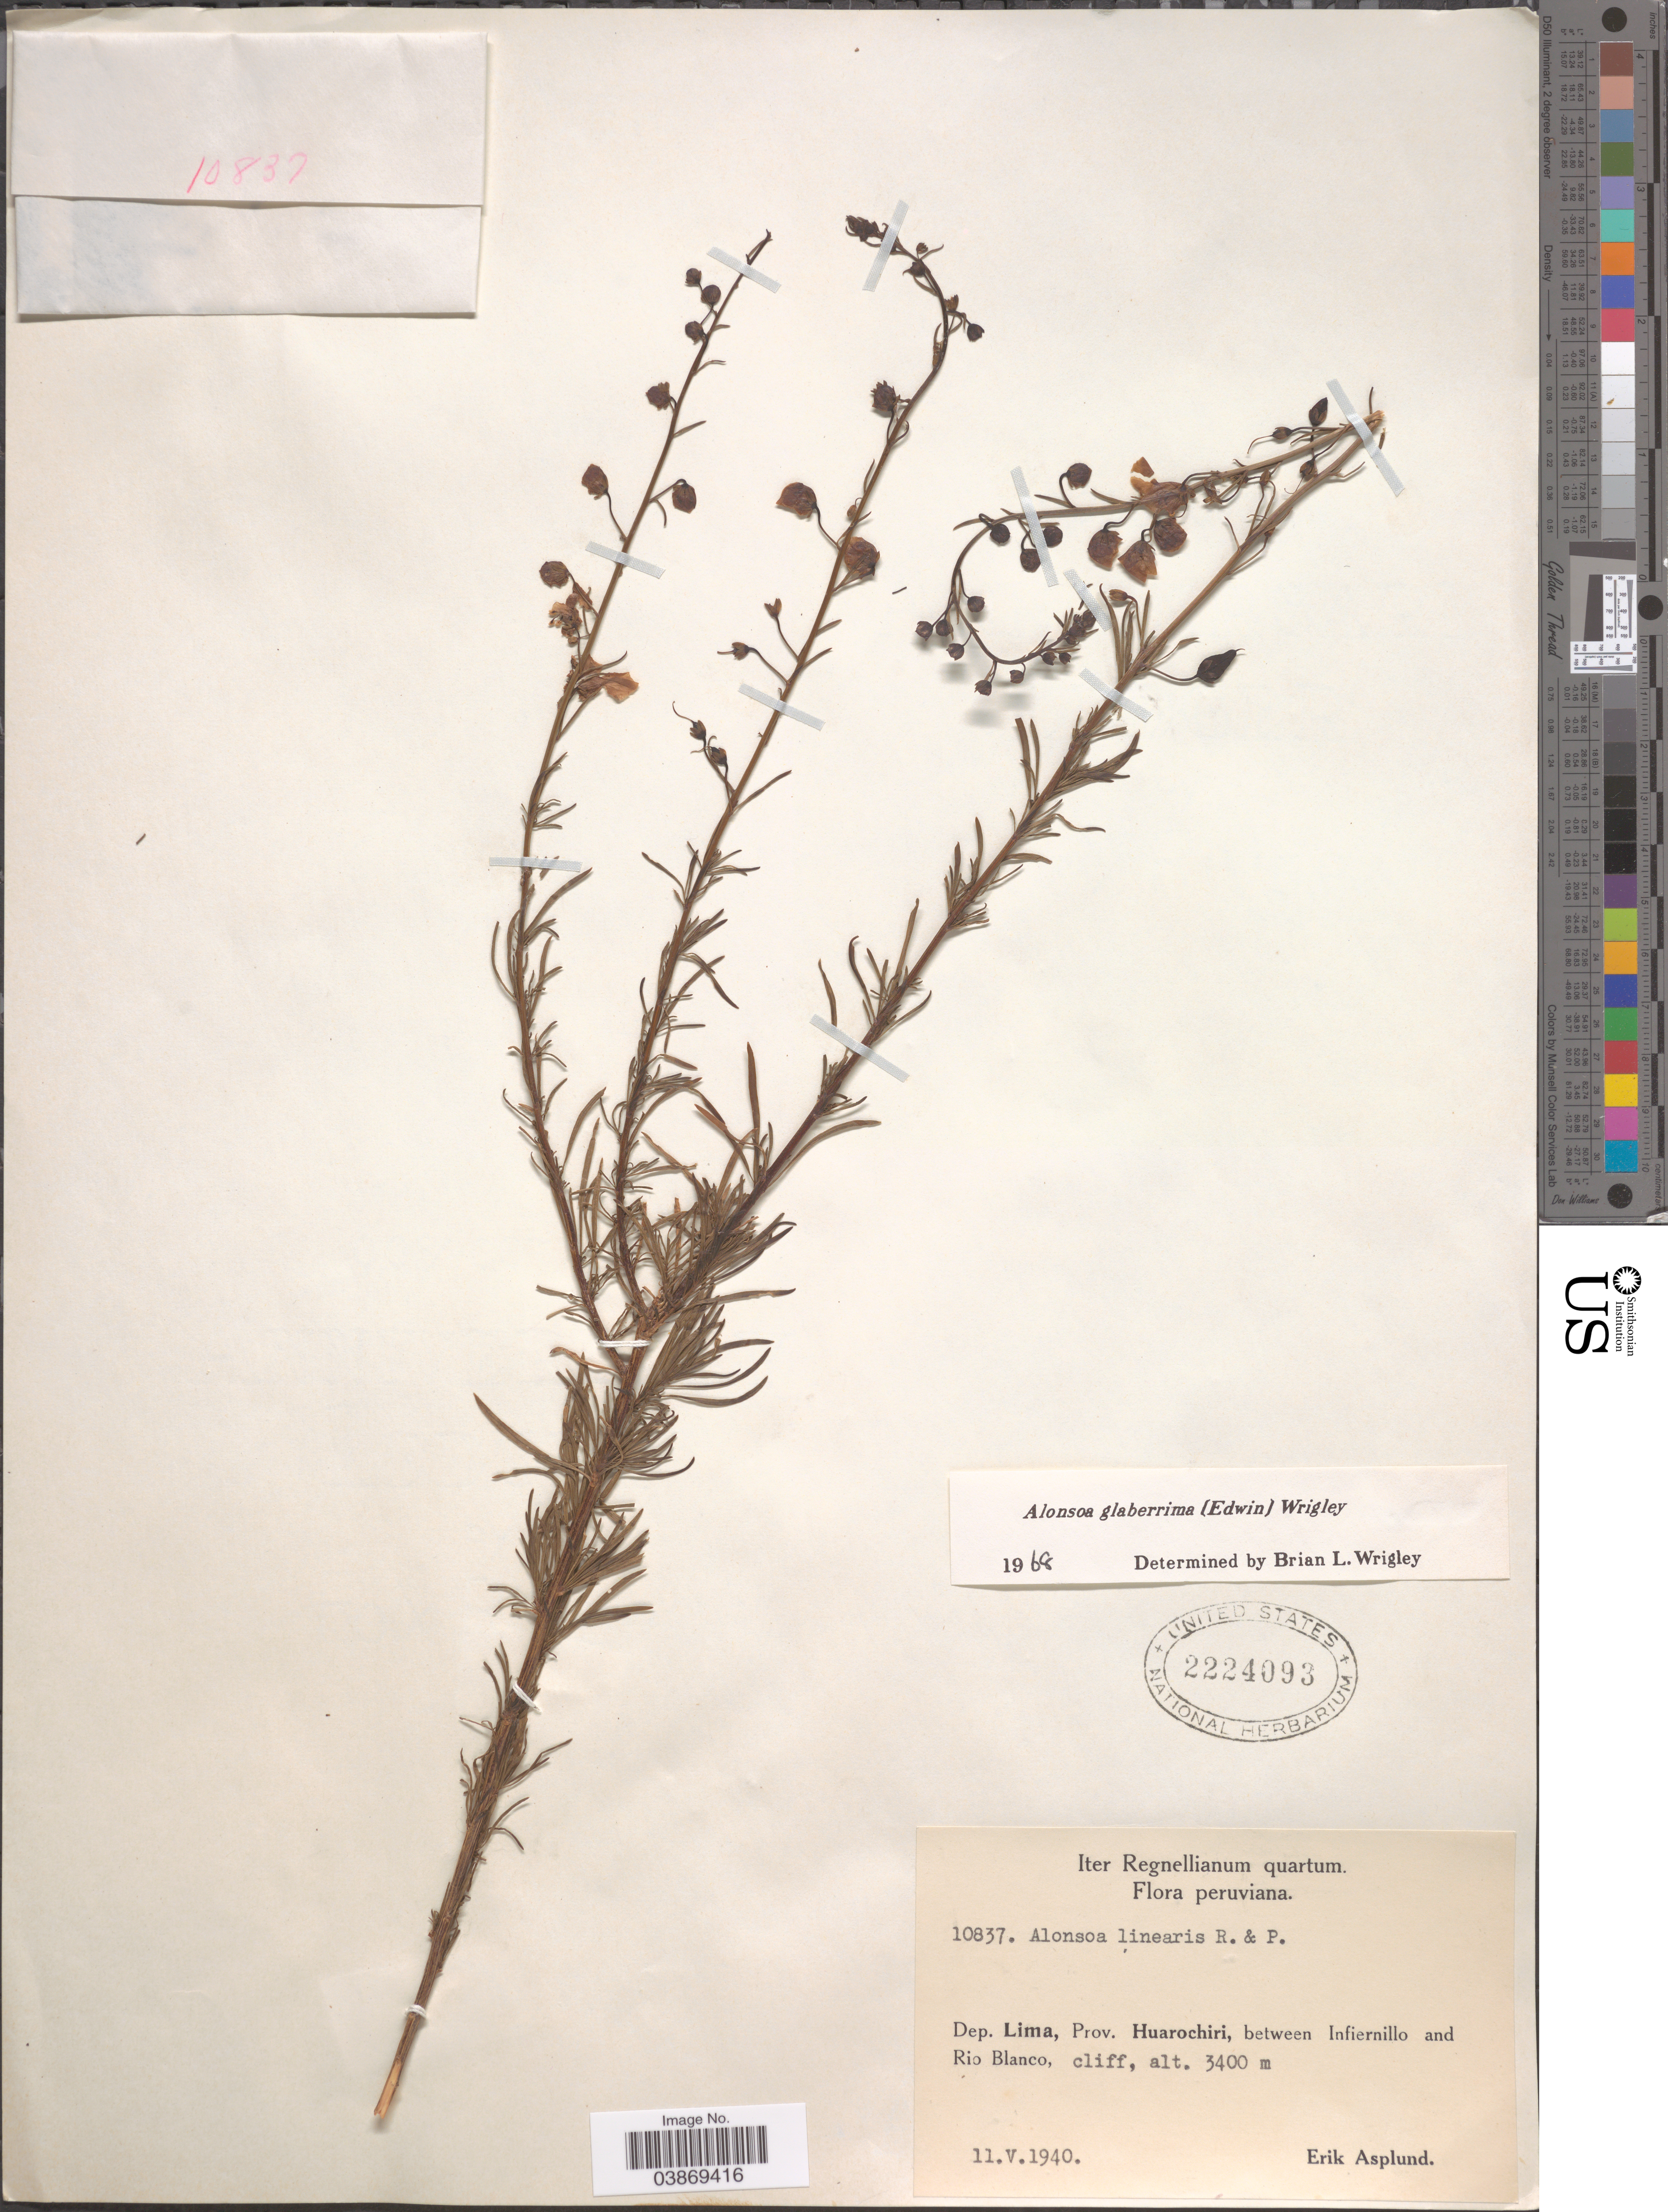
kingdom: Plantae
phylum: Tracheophyta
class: Magnoliopsida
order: Lamiales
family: Scrophulariaceae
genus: Alonsoa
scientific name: Alonsoa linearis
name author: (Jacq.) Ruiz & Pav.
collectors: E. Asplund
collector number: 10837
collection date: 1940-05-11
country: Peru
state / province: Lima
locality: Dep. Lima, Prov. Huarochiri, between Infiernillo and Rio Blanco, cliff.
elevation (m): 3400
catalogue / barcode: US 2224093